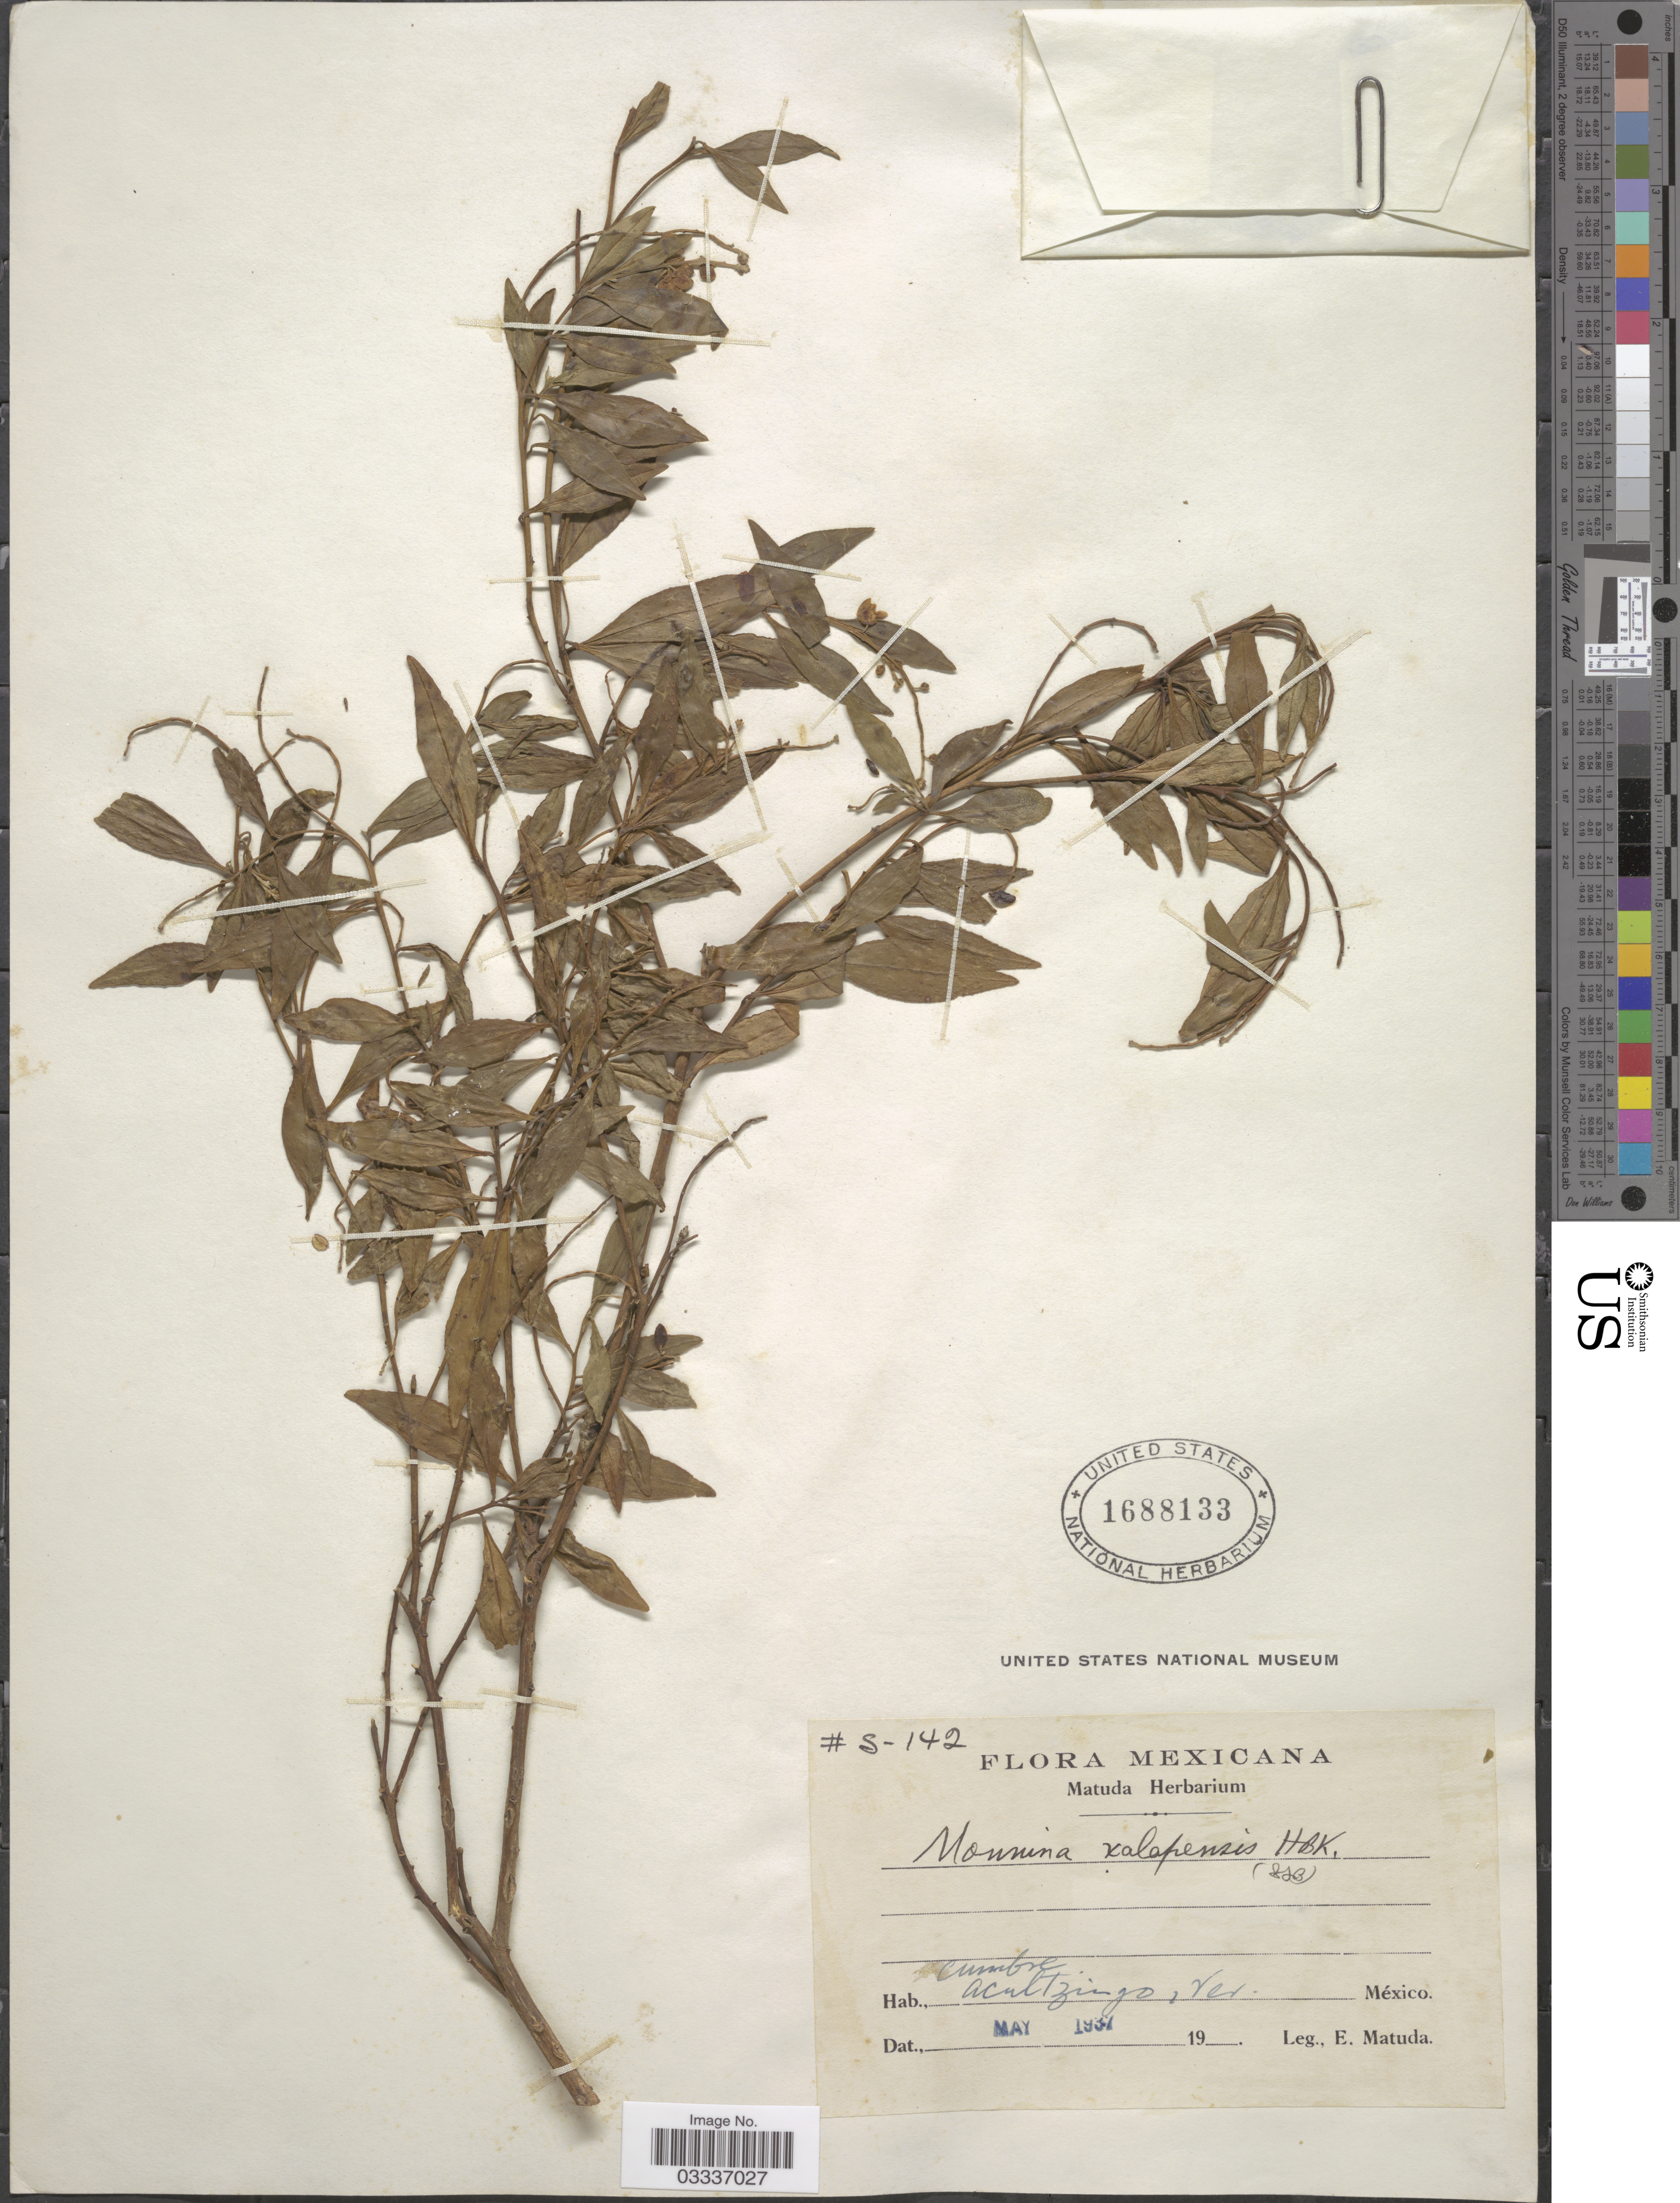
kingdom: Plantae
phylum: Tracheophyta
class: Magnoliopsida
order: Fabales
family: Polygalaceae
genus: Monnina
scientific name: Monnina xalapensis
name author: Kunth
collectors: E. Matuda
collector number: S-142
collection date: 1937-05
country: Mexico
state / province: Veracruz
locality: Cumbre, Acultzingo, Ver.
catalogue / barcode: US 1688133